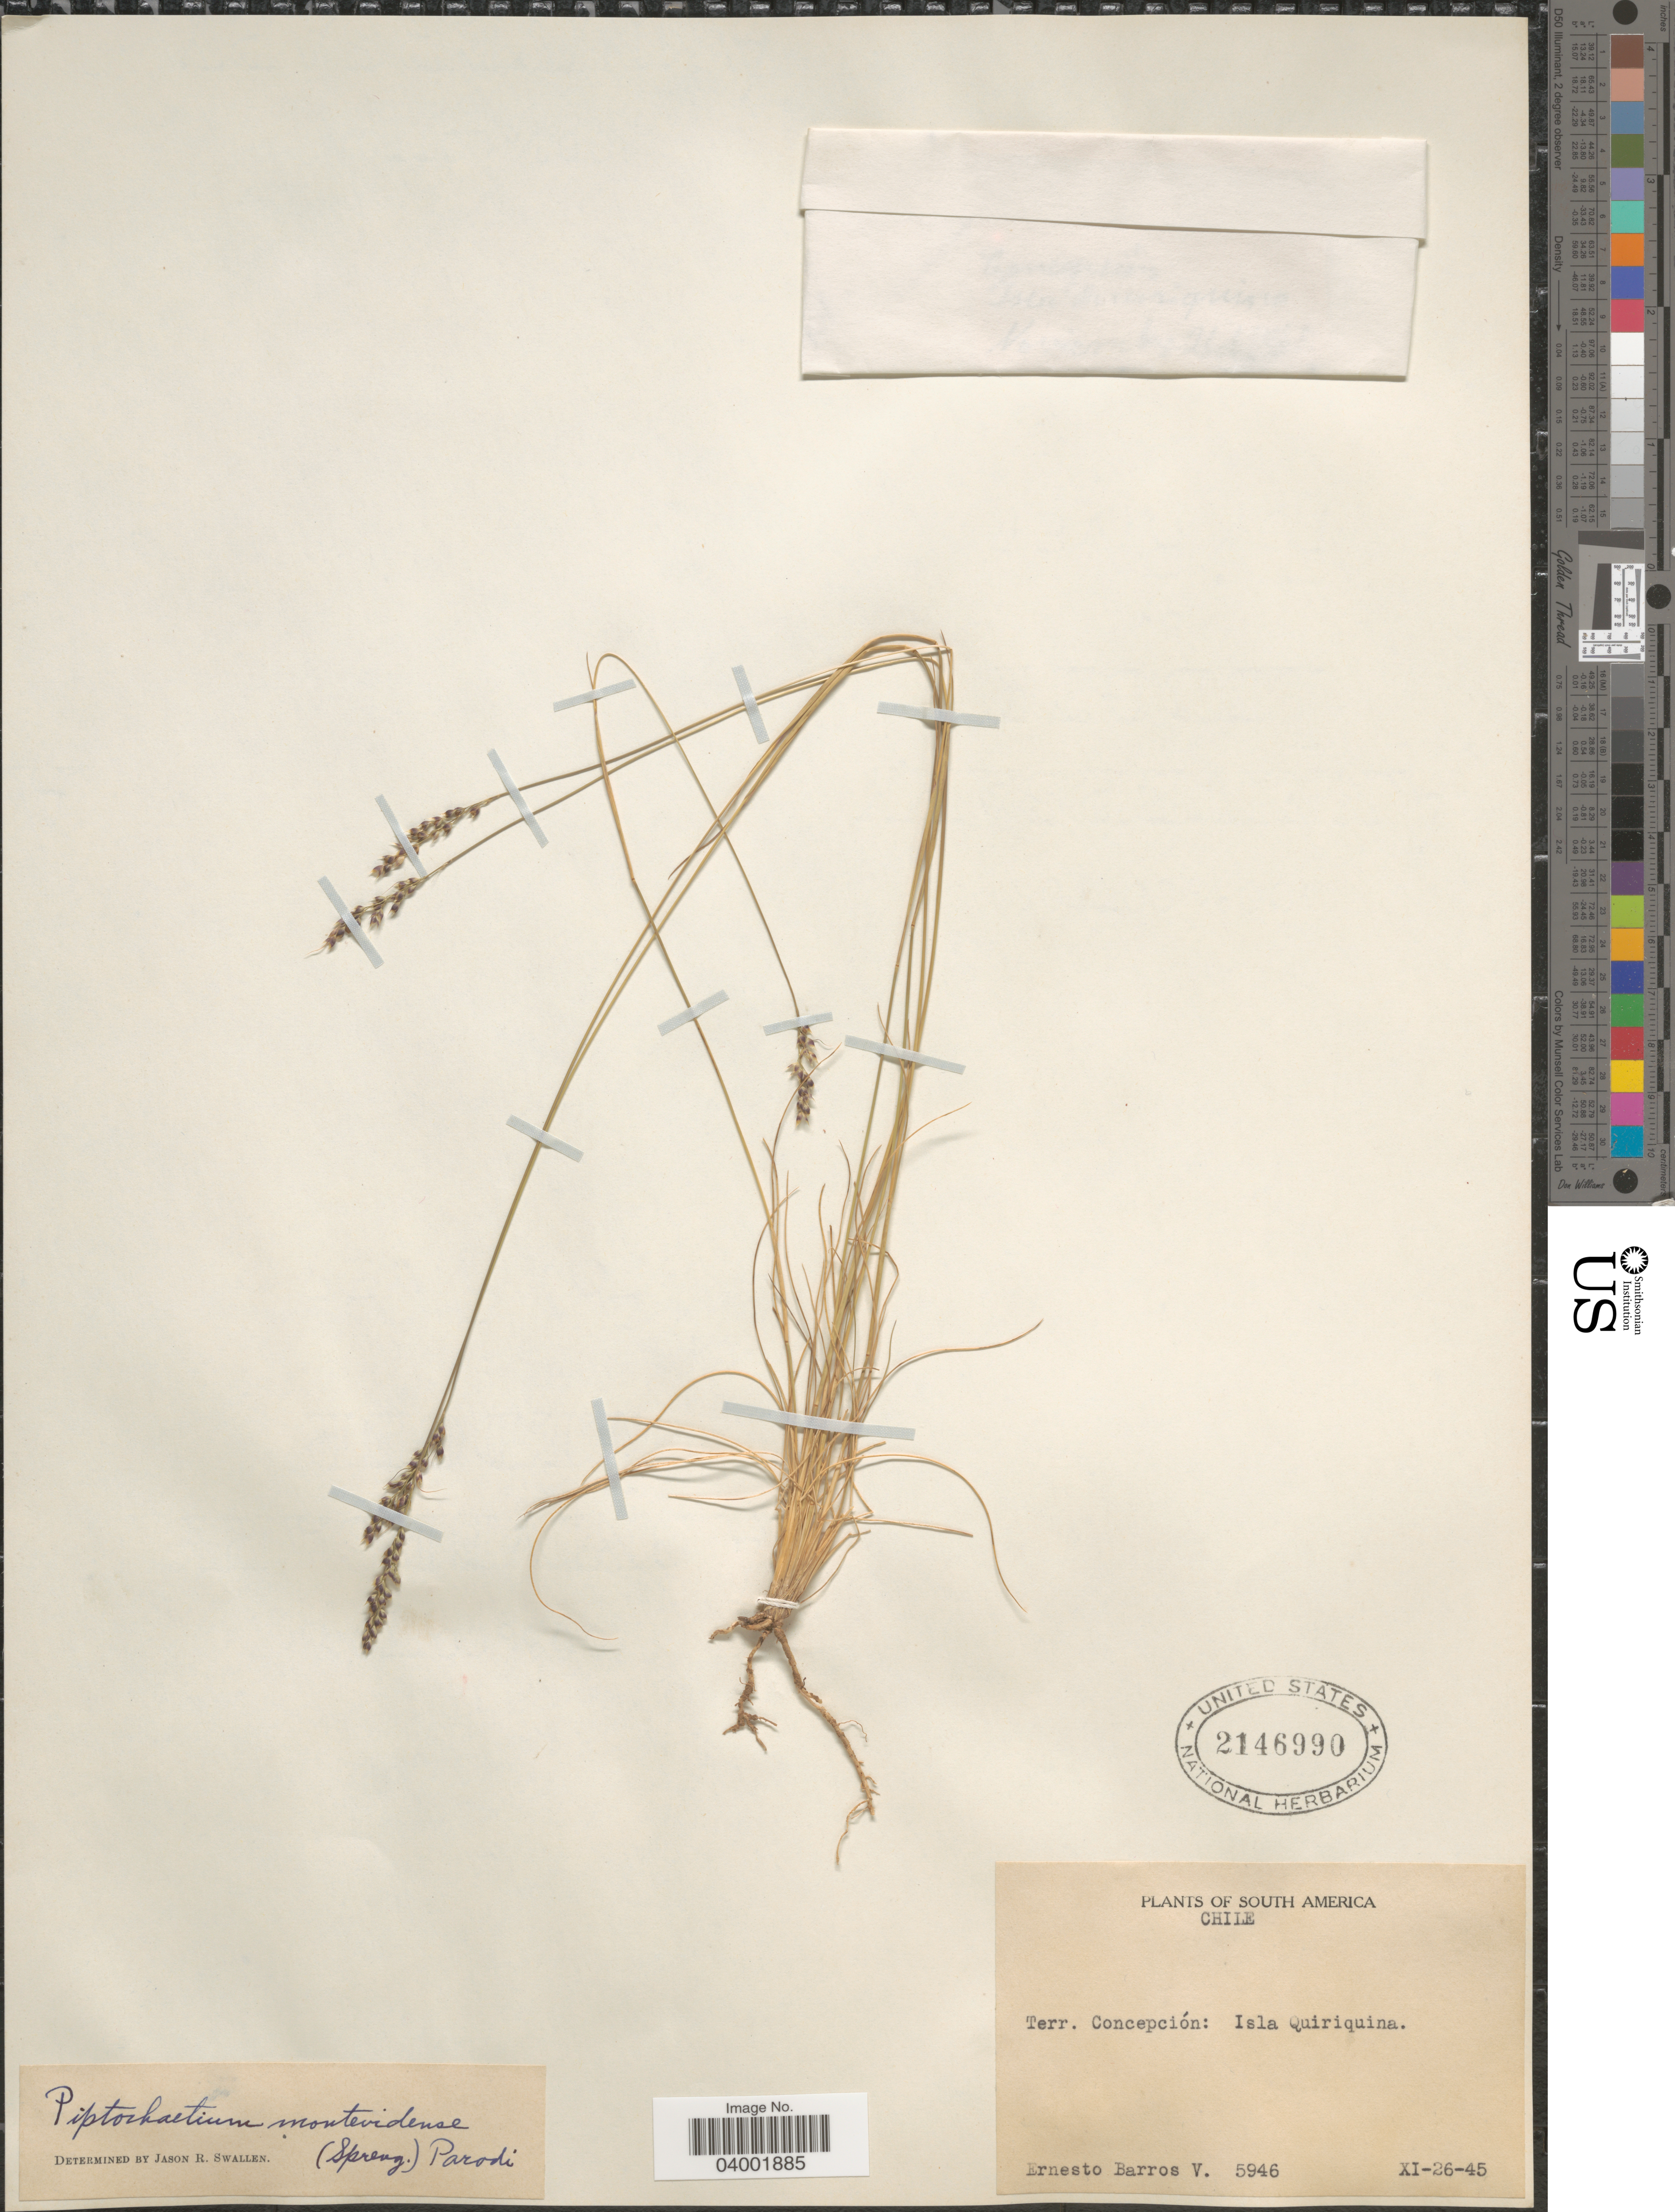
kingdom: Plantae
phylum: Tracheophyta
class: Liliopsida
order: Poales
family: Poaceae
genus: Piptochaetium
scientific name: Piptochaetium montevidense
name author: (Spreng.) Parodi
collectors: E. Barros V.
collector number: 5946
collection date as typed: Transcribed d/m/y: 26/11/45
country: Chile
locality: Terr. Concepción: Isla Quiriquina.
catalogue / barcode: US 2146990